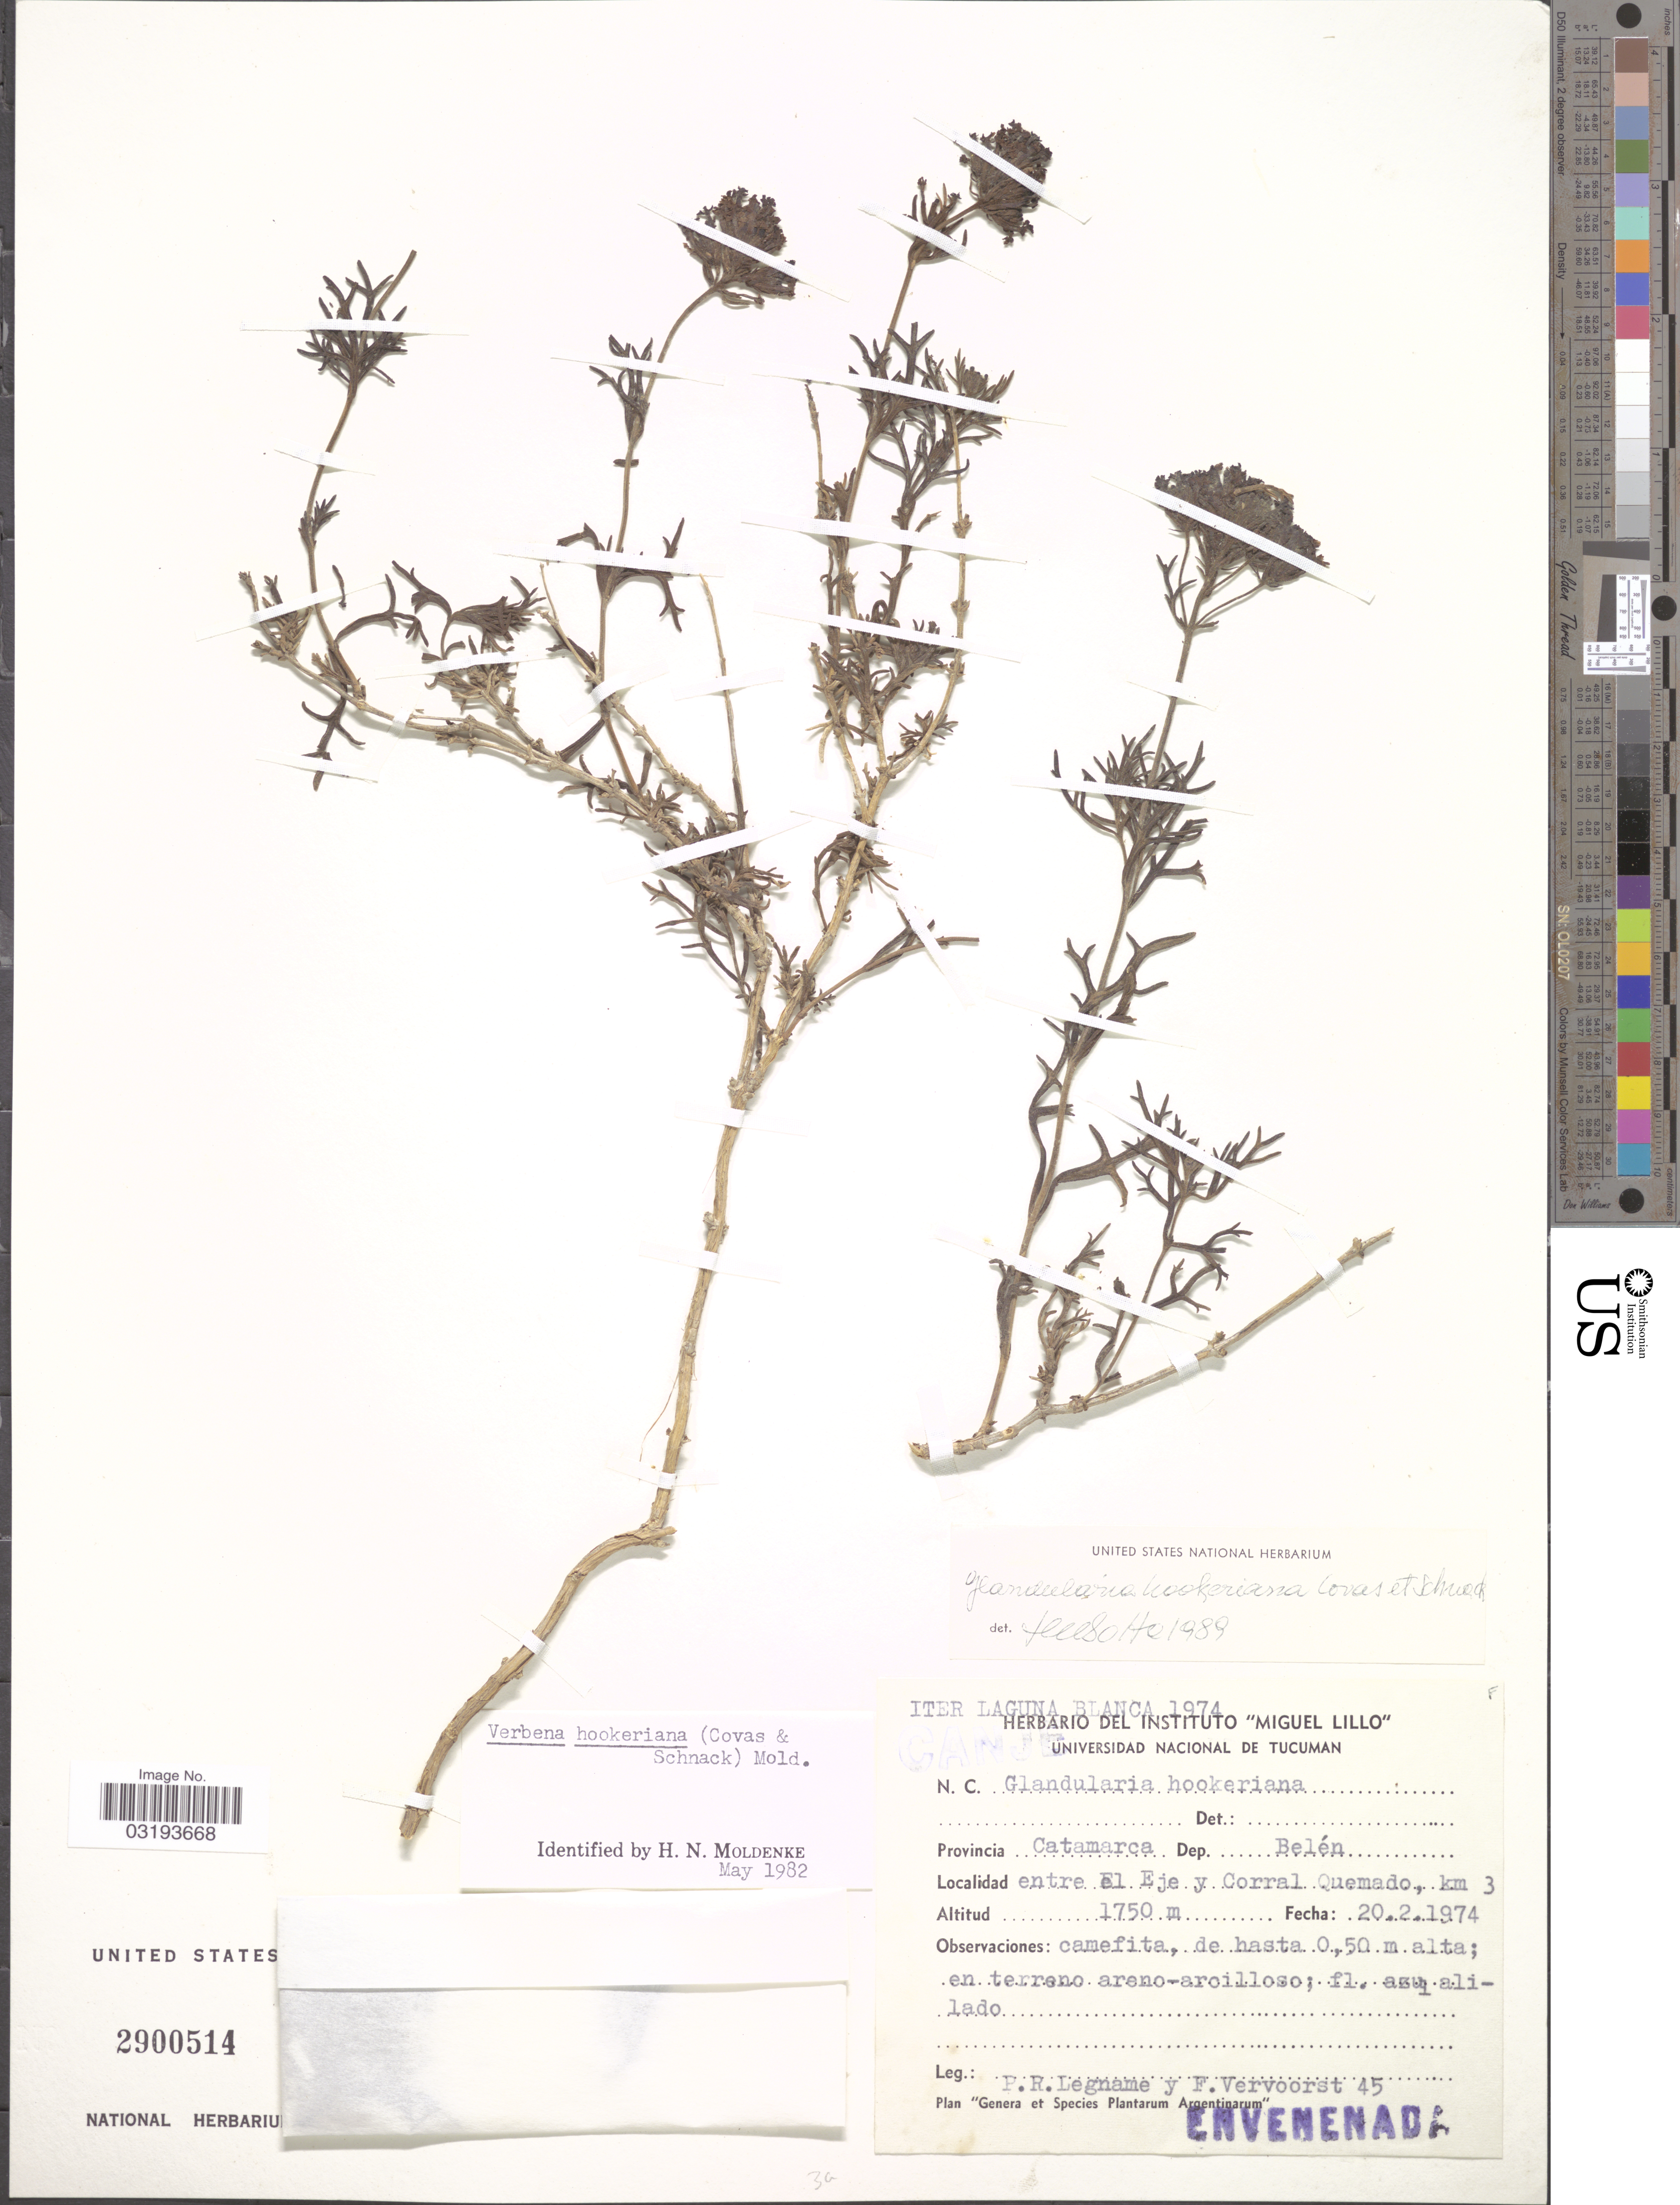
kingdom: Plantae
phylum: Tracheophyta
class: Magnoliopsida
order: Lamiales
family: Verbenaceae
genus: Verbena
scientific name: Verbena hookeriana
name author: (Covas & Schack) Moldenke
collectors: P. R. Legname & F. Vervoorst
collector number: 45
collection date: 1974-02-20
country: Argentina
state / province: Catamarca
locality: Dep. Belén. Entre el Eje y Corral Quemado, km 3.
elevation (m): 1750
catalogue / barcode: US 2900514